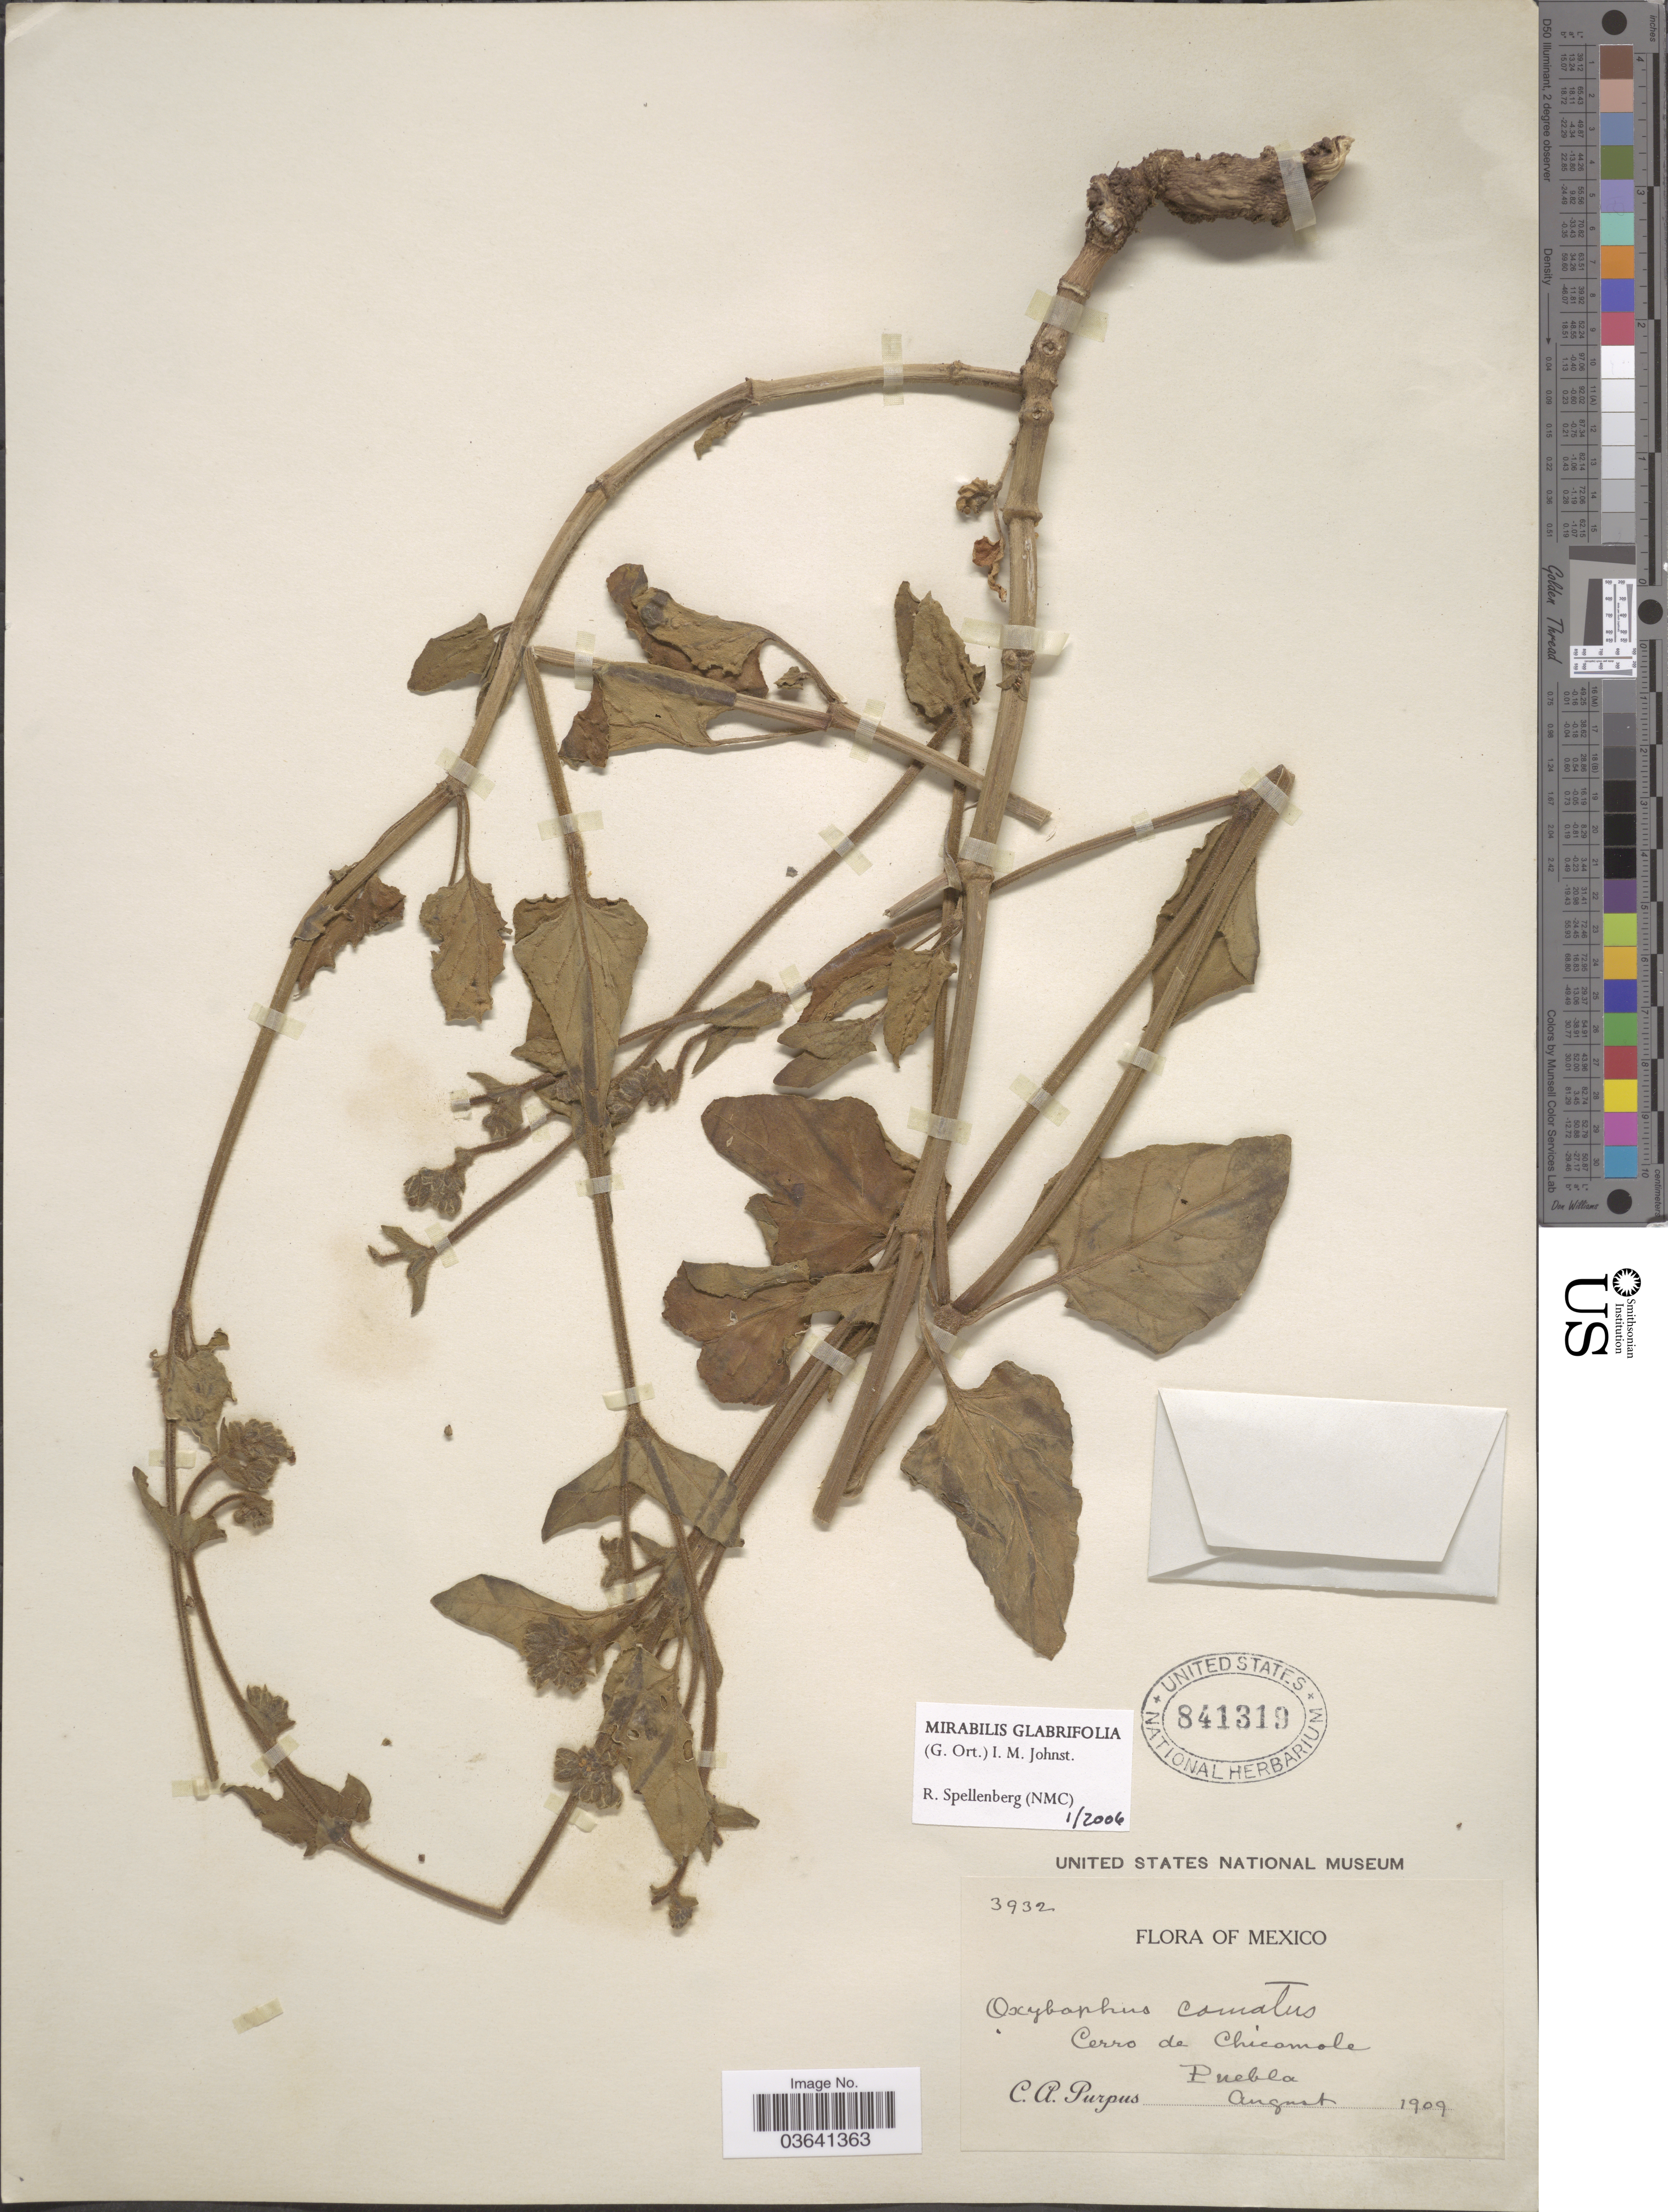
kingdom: Plantae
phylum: Tracheophyta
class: Magnoliopsida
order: Caryophyllales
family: Nyctaginaceae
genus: Mirabilis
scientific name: Mirabilis glabrifolia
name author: (Ort.) I.M. Johnst.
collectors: C. A. Purpus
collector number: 3932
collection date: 1909-08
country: Mexico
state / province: Puebla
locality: Cerro de Chicamole.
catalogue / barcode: US 841319